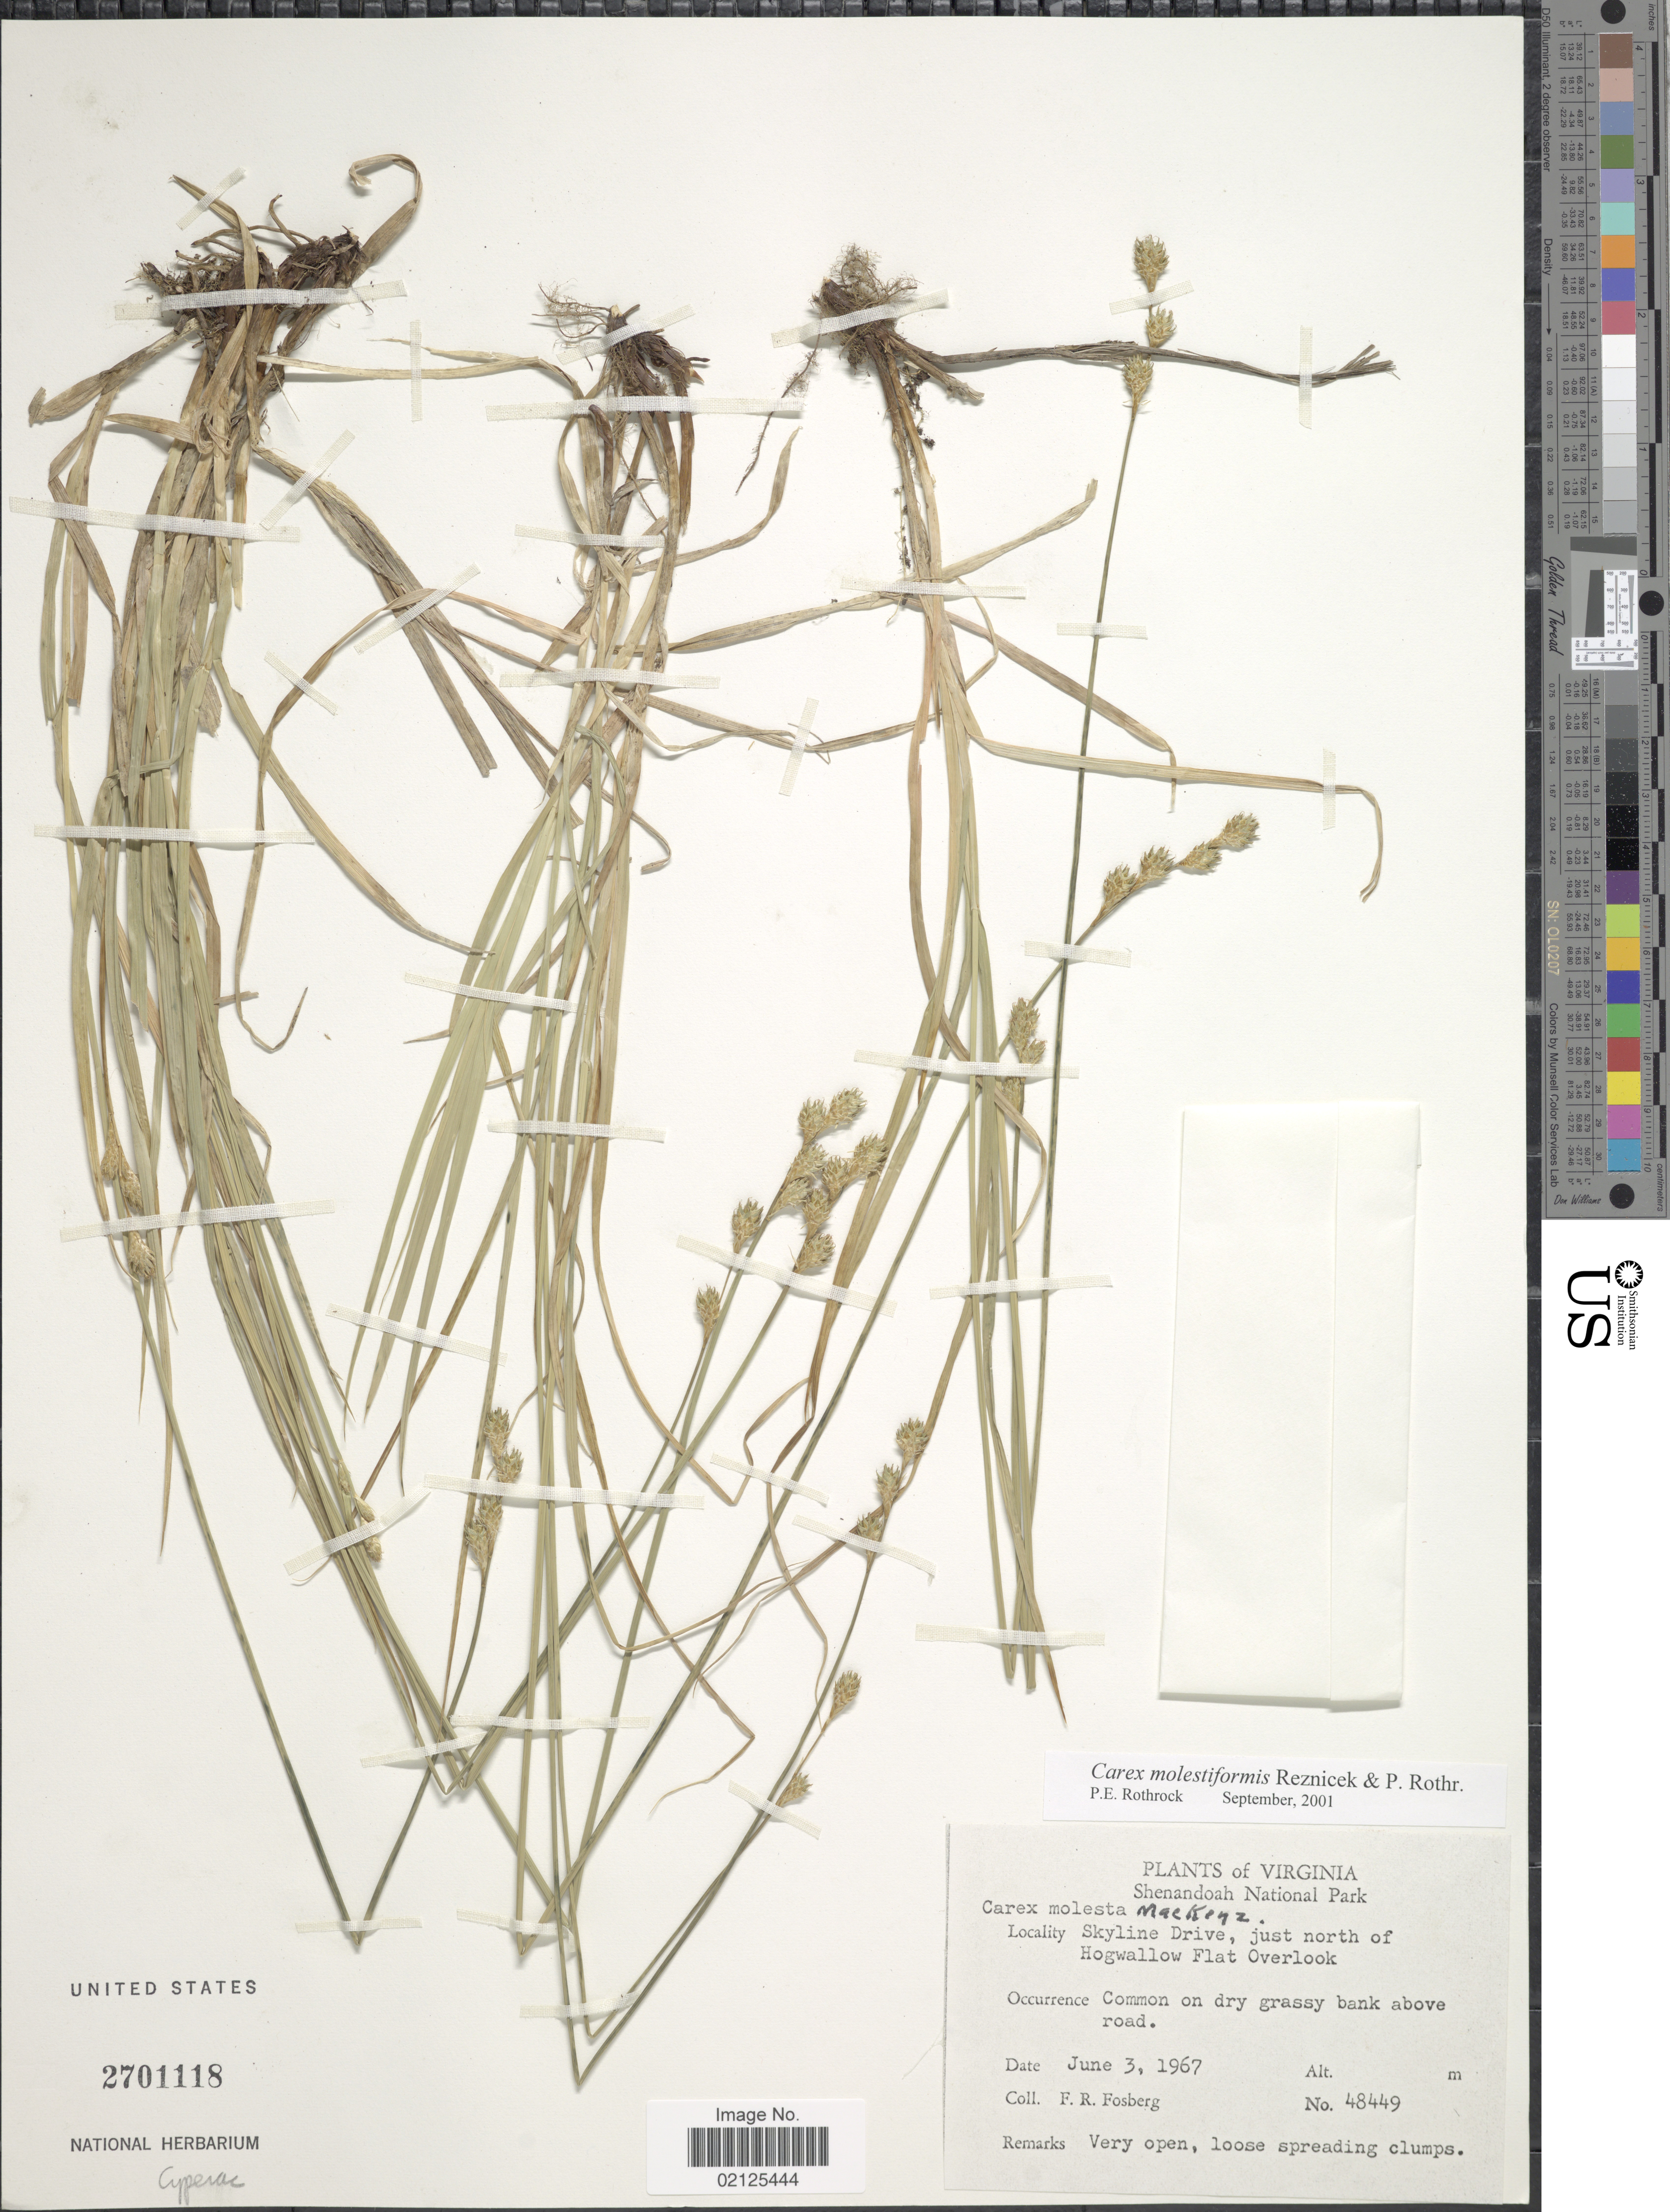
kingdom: Plantae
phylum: Tracheophyta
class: Liliopsida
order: Poales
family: Cyperaceae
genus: Carex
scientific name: Carex molestiformis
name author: Reznicek & P. Rothr.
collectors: F. R. Fosberg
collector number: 48449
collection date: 1967-06-03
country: United States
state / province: Virginia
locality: Shenandoah National Park, Skyline Drive, just north of Hogwallow Flat Overlook, Common on dry grassy bank above road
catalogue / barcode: US 2701118